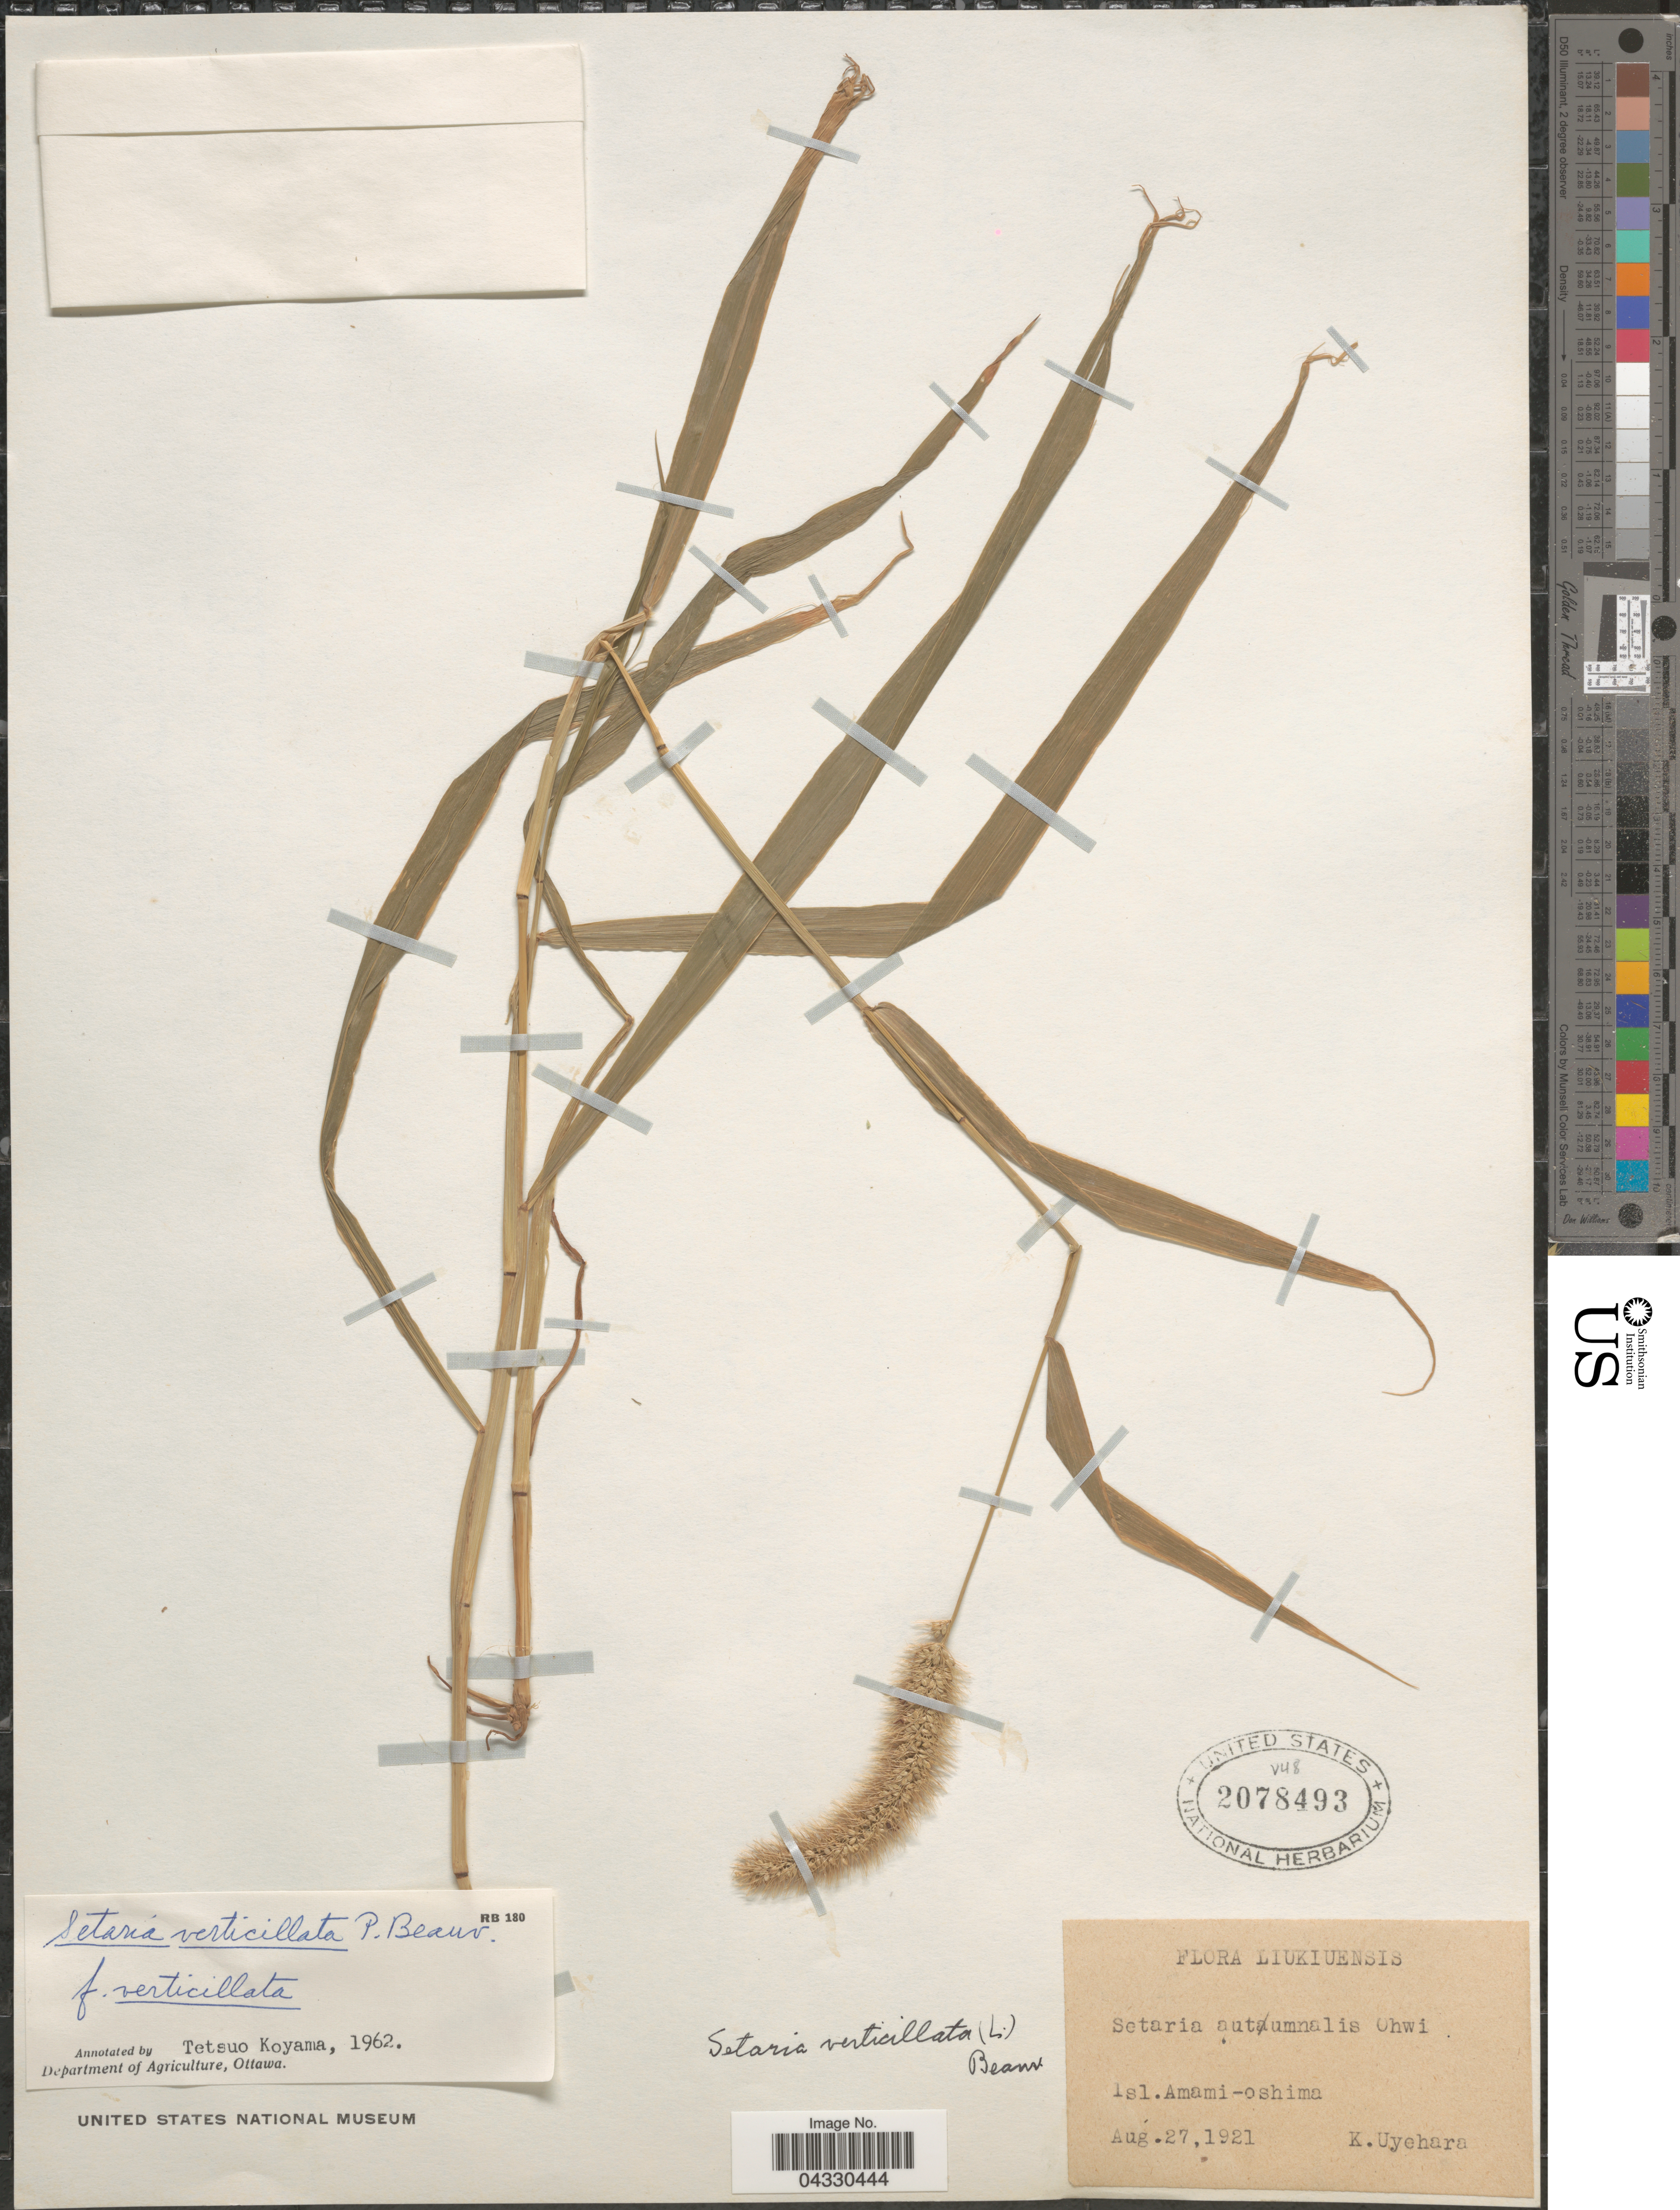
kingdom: Plantae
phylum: Tracheophyta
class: Liliopsida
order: Poales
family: Poaceae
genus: Setaria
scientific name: Setaria verticillata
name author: (L.) P. Beauv.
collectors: K. Uyehara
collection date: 1921-08-27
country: Japan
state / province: Okinawa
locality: Liukiuensis. Isl. Amami-oshima.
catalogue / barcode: US 2078493